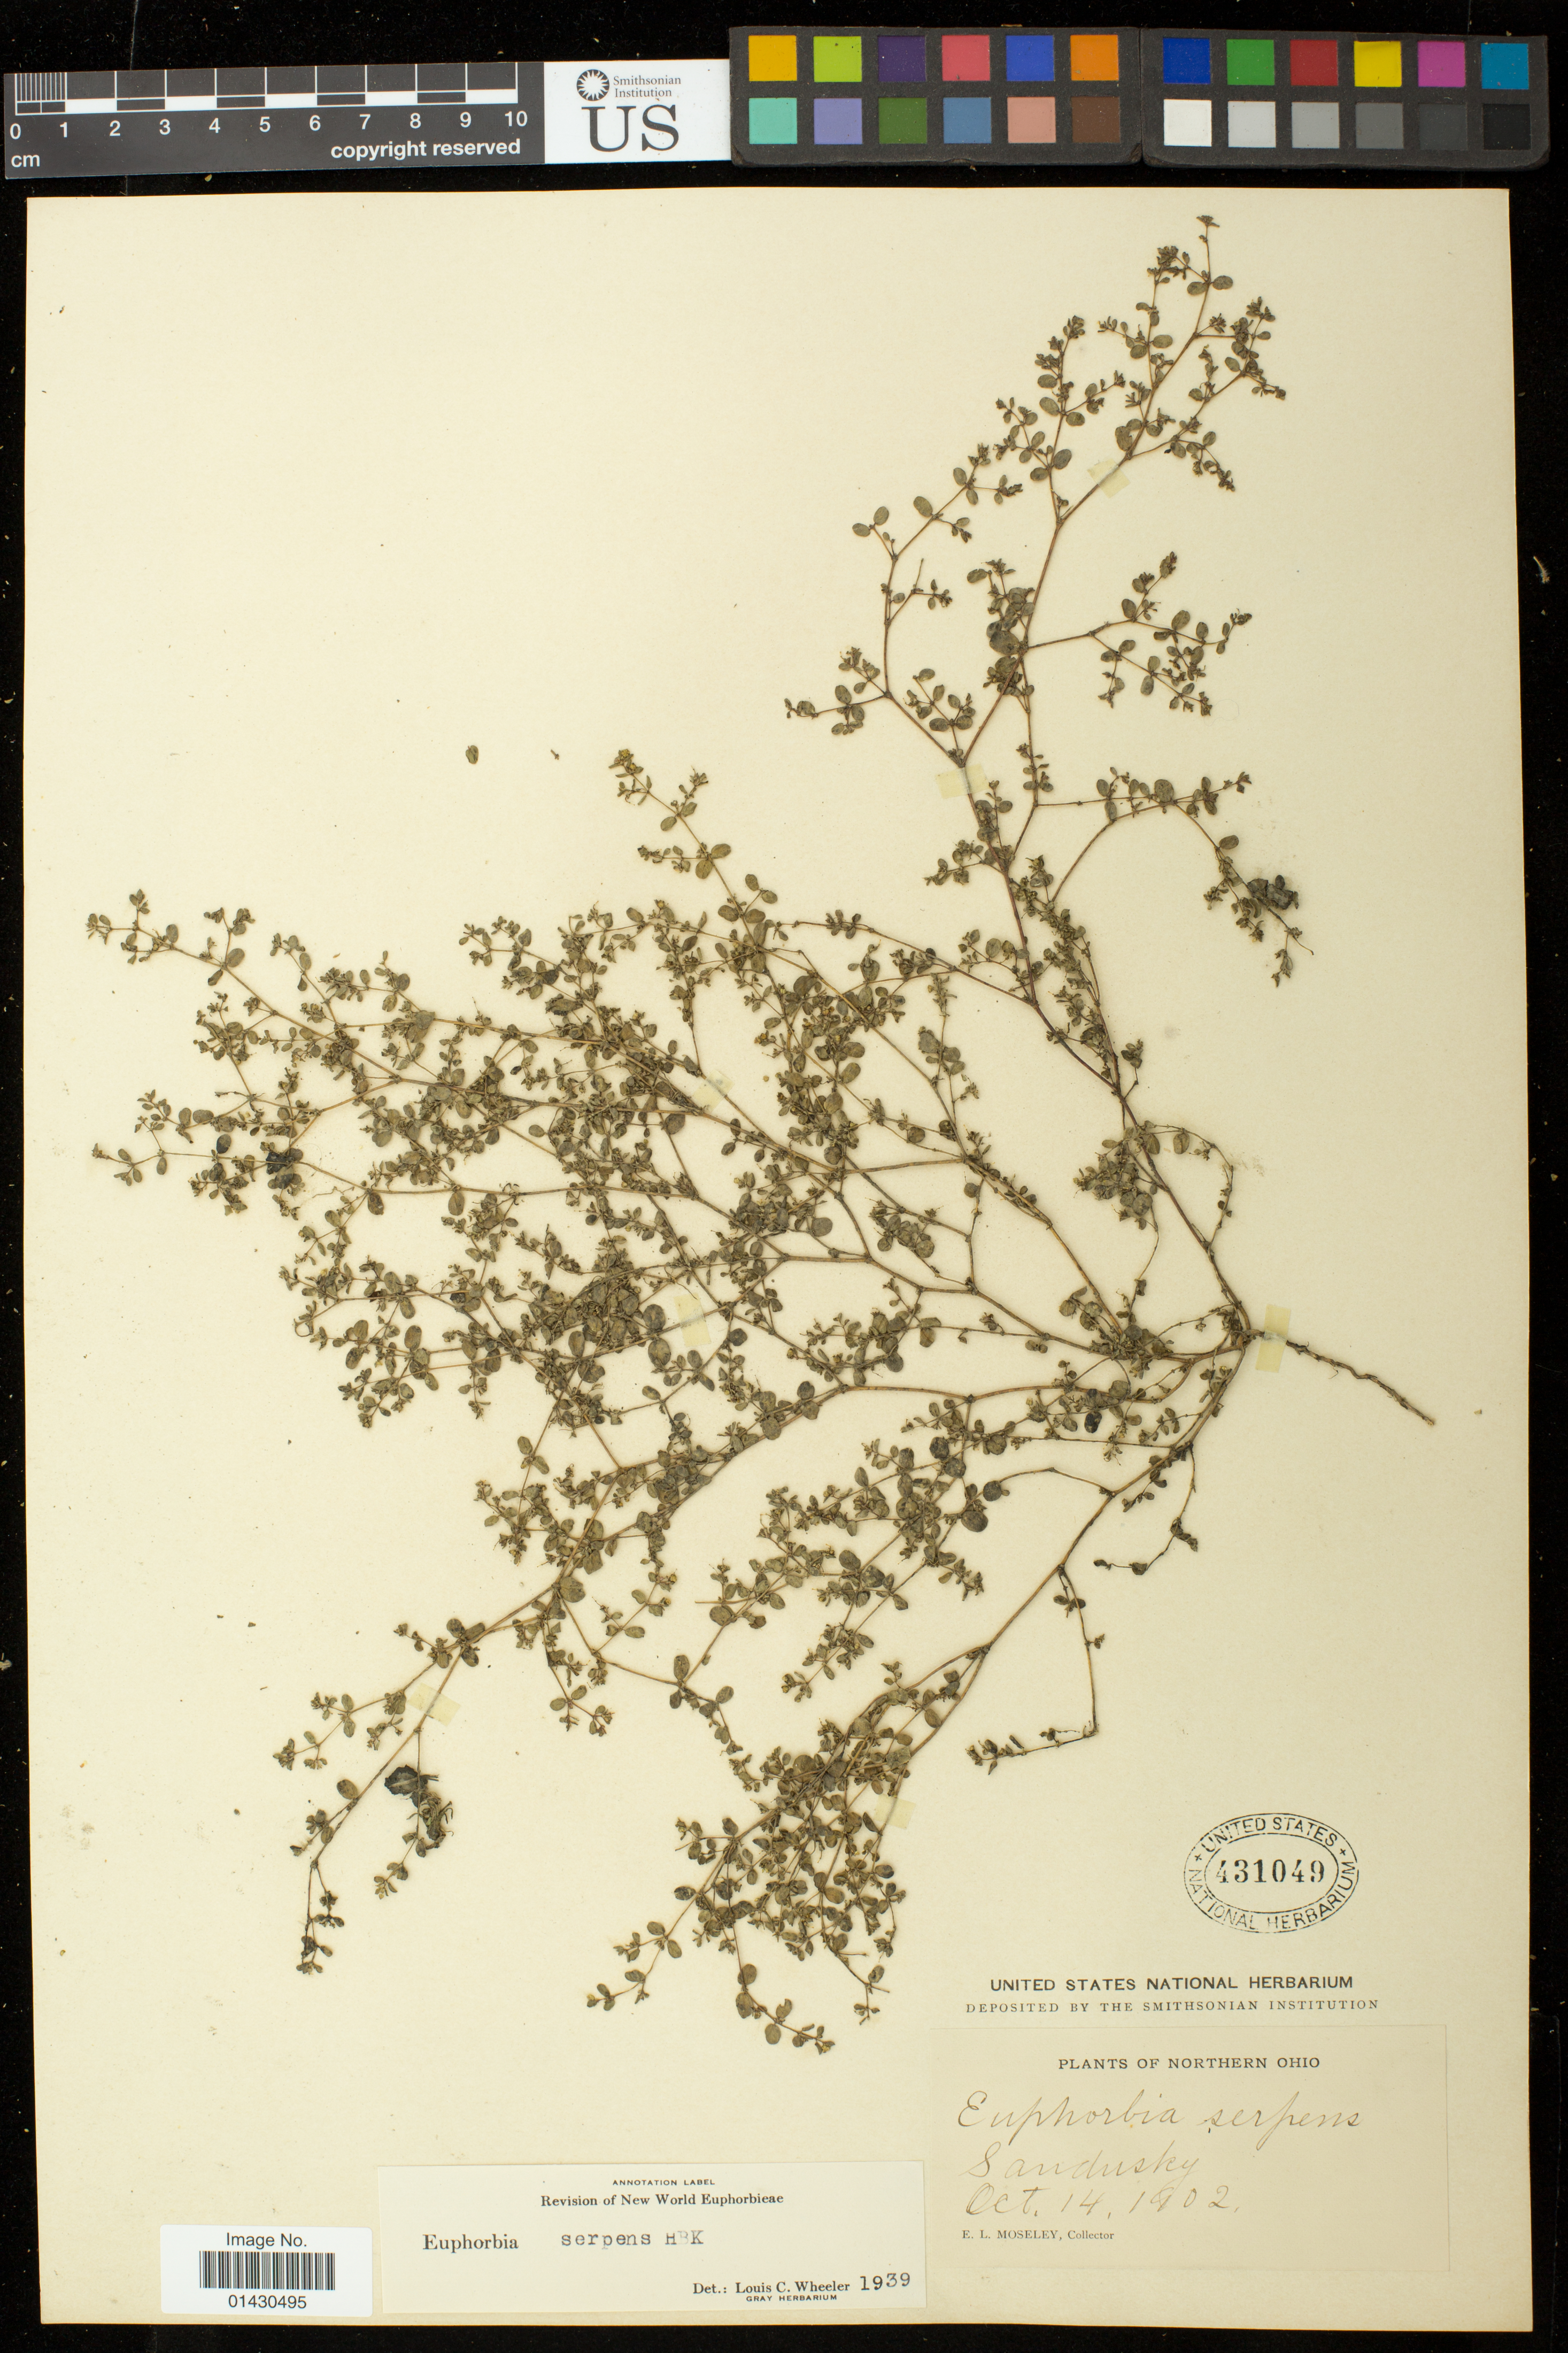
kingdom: Plantae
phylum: Tracheophyta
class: Magnoliopsida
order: Malpighiales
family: Euphorbiaceae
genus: Euphorbia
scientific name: Euphorbia serpens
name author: Kunth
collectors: E. Moseley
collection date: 1902-10-14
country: United States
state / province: Ohio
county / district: Erie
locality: Sandusky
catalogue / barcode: US 431049